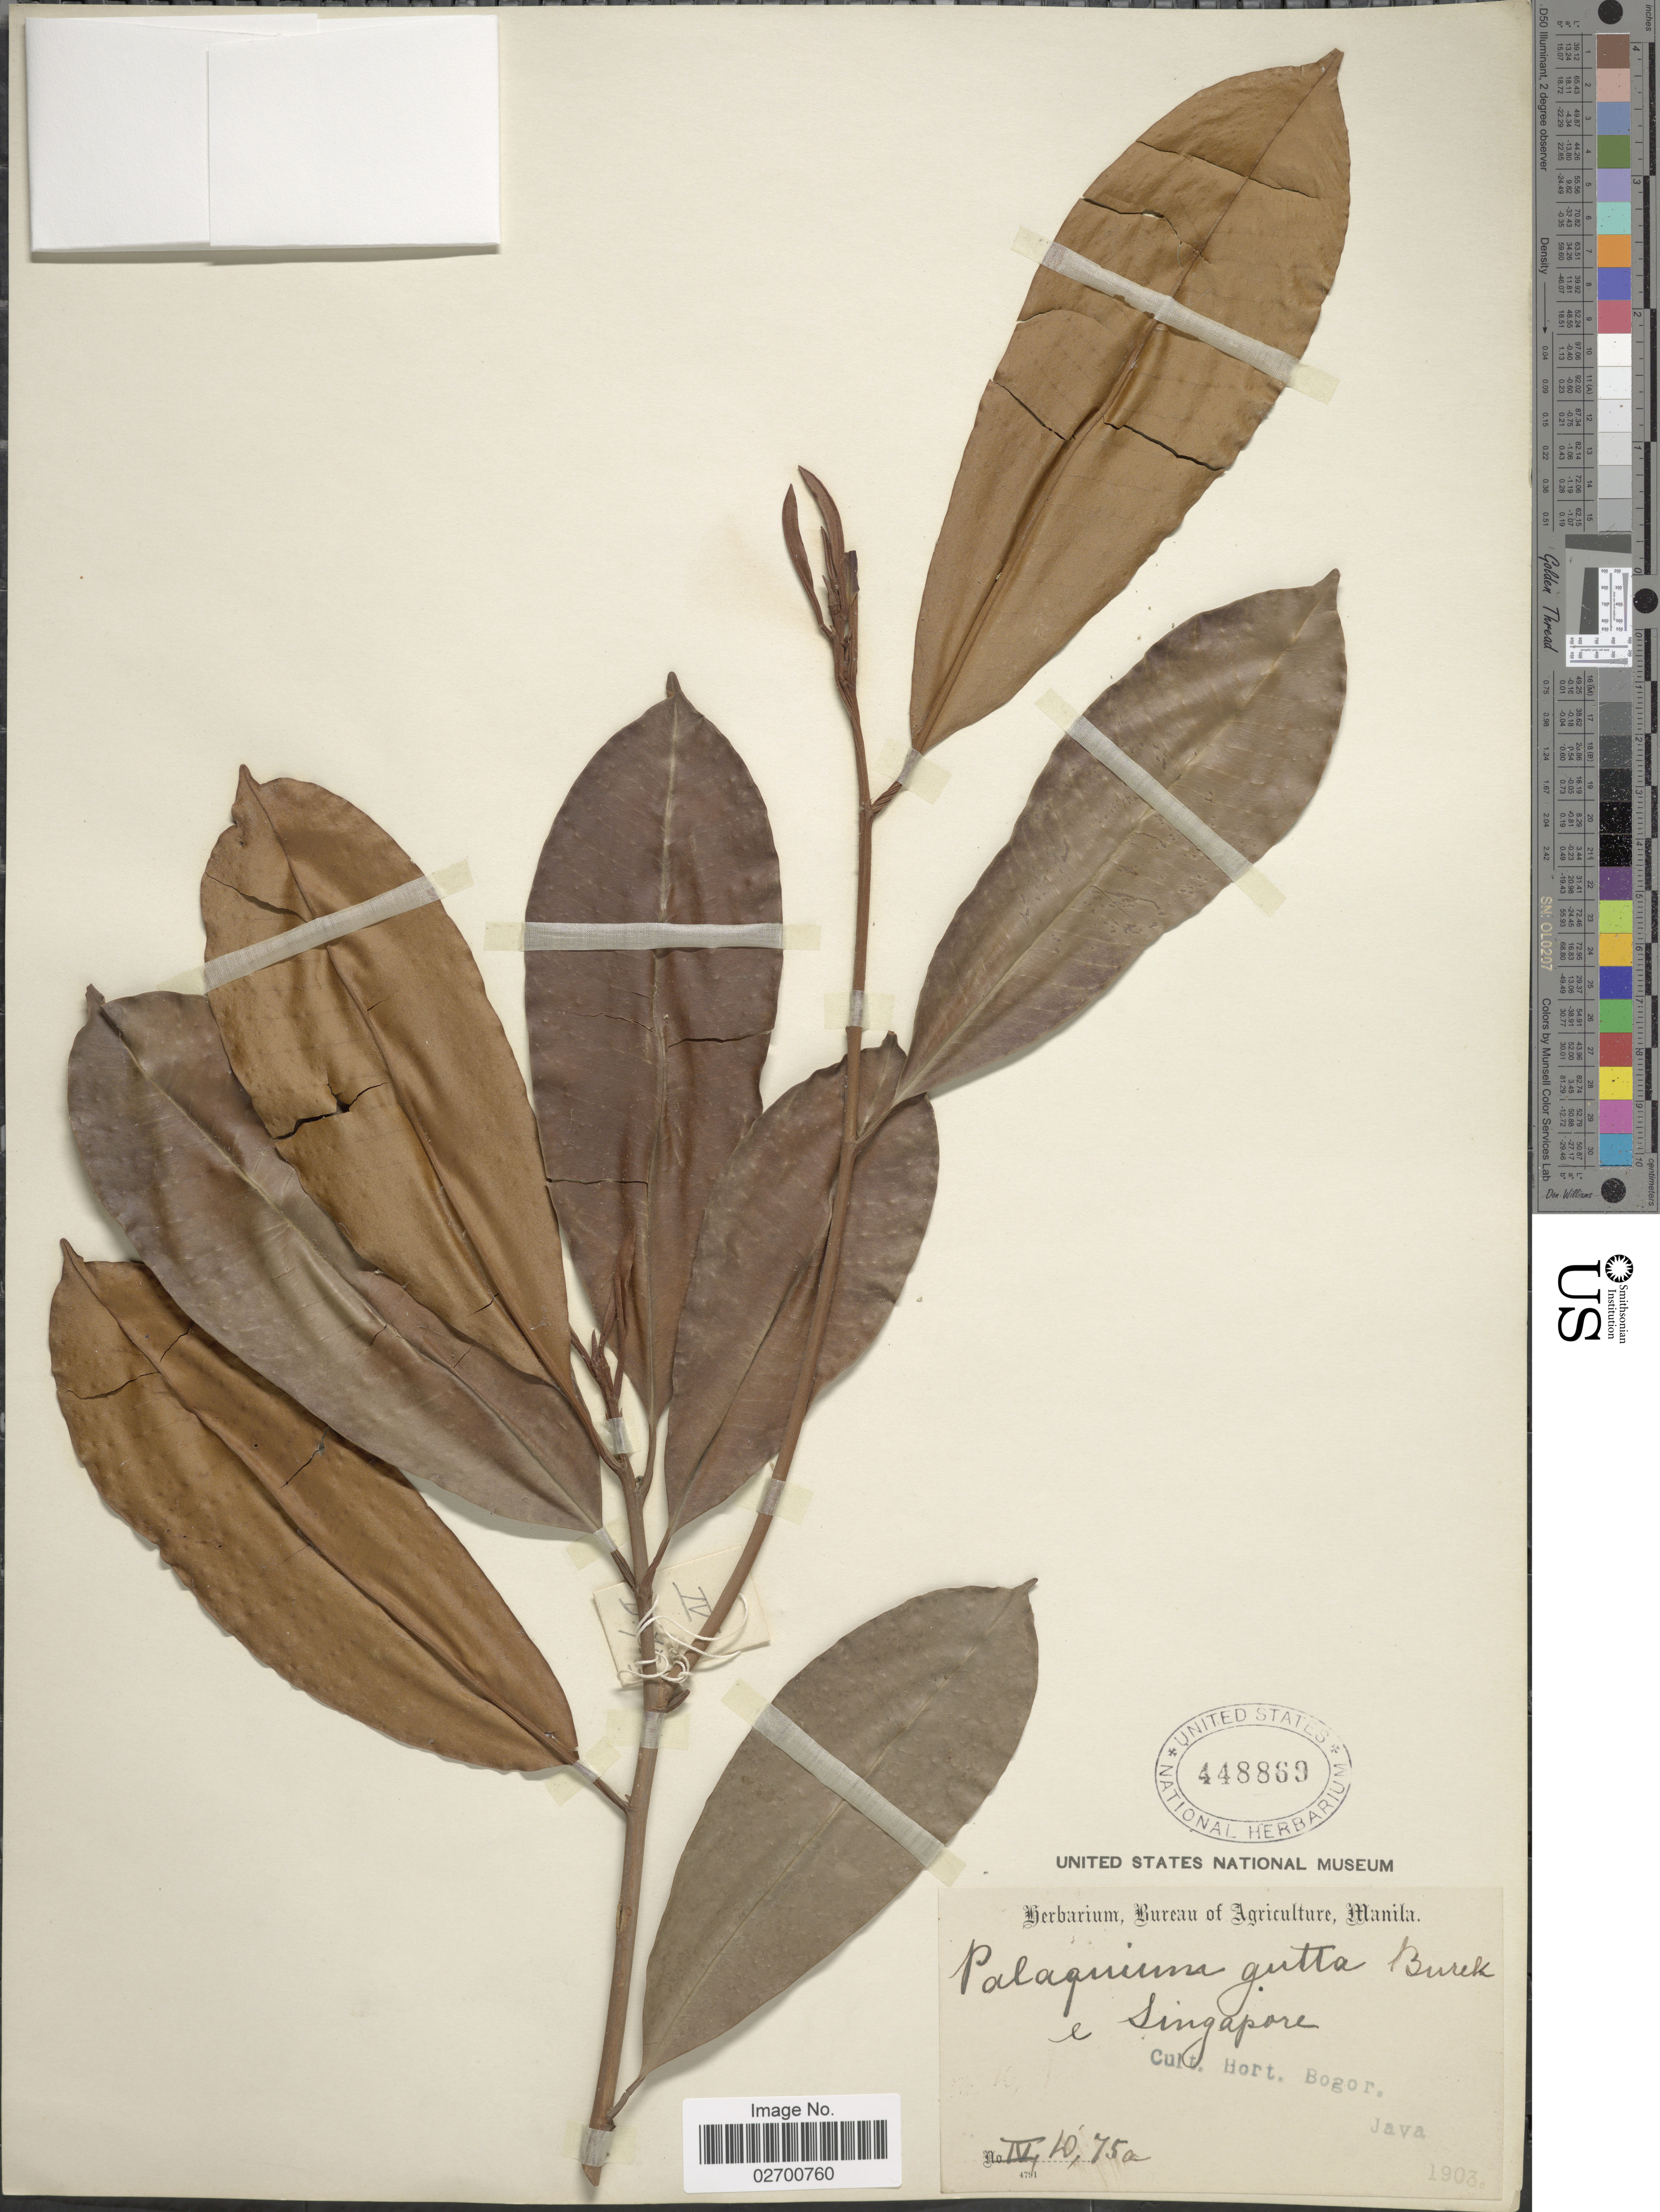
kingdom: Plantae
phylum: Tracheophyta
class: Magnoliopsida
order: Ericales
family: Sapotaceae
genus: Palaquium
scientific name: Palaquium gutta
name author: (Hook.) Baill.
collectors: ex Herb. Bur. Agric. Manila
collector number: IV,D,75a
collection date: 1903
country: Indonesia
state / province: Java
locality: E Singapore [unsure placement] Cult. Hort. Bogor, Java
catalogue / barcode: US 448869